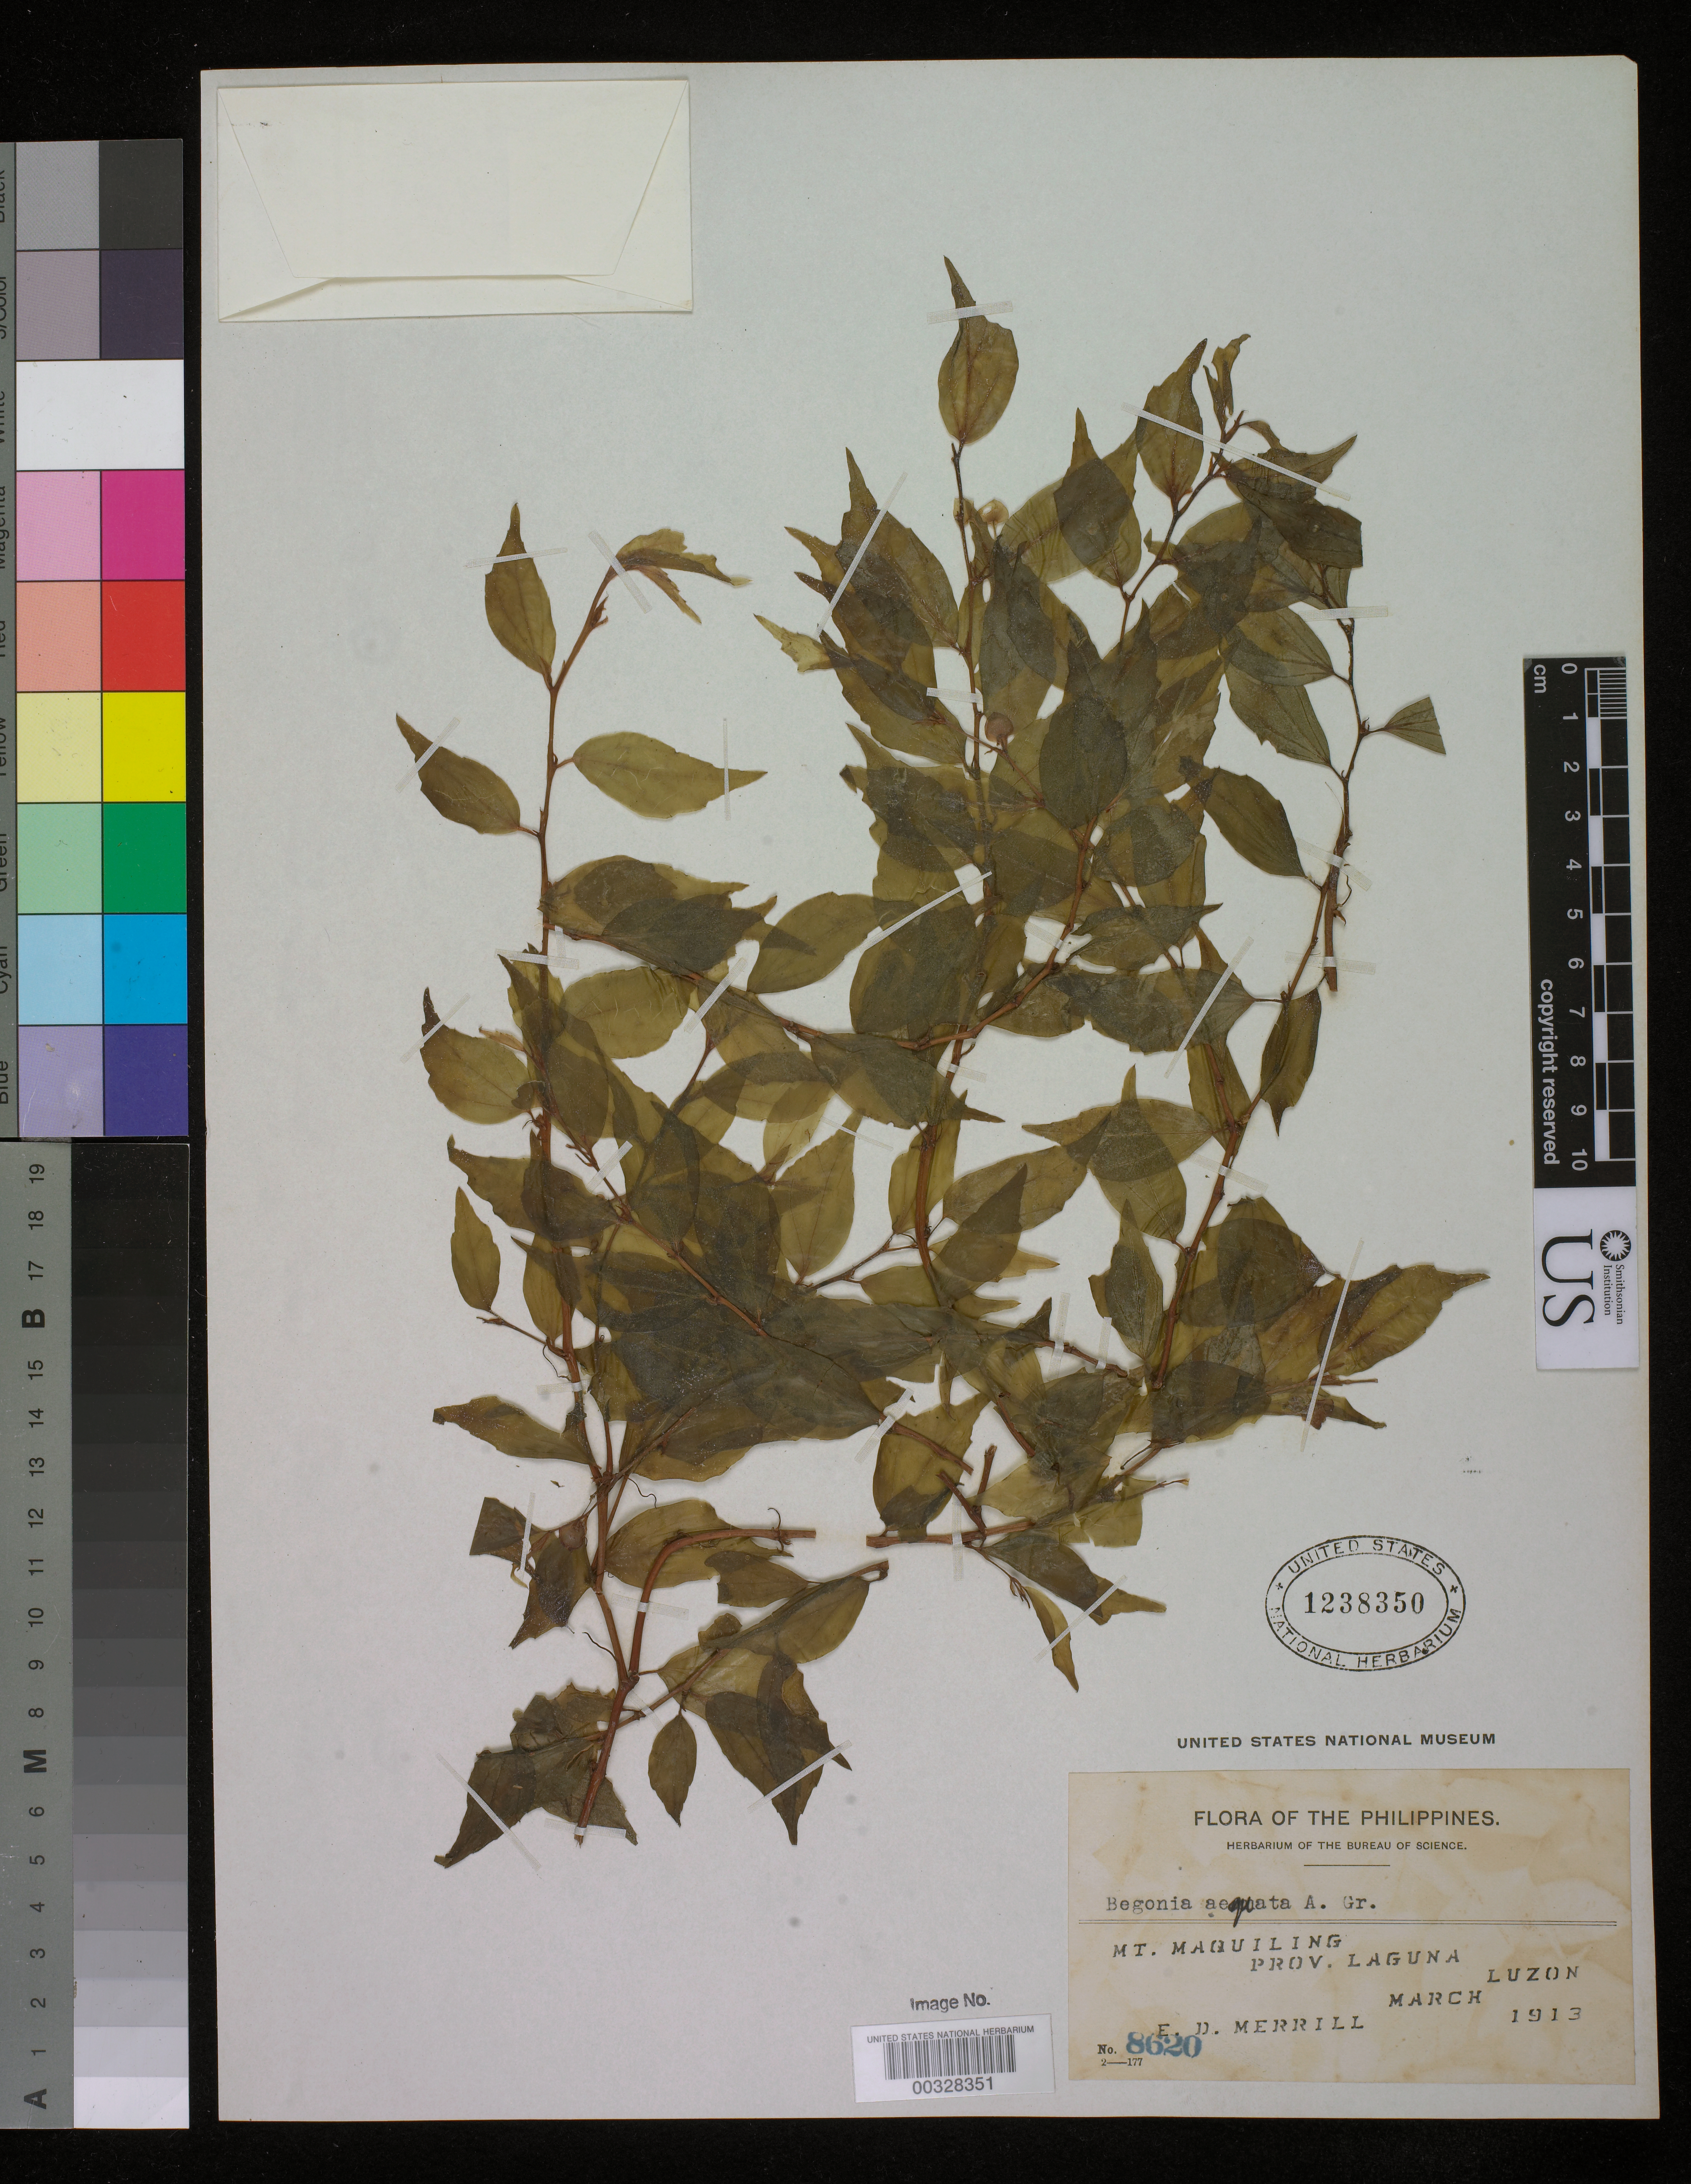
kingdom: Plantae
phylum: Tracheophyta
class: Magnoliopsida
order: Cucurbitales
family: Begoniaceae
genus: Begonia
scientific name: Begonia aequata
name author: A. Gray in Wilkes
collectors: E. D. Merrill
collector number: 8620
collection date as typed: Mar 1913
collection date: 1913-03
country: Philippines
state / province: Calabarzon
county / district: Laguna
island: Luzon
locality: Mt. Maquiling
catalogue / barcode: US 1238350